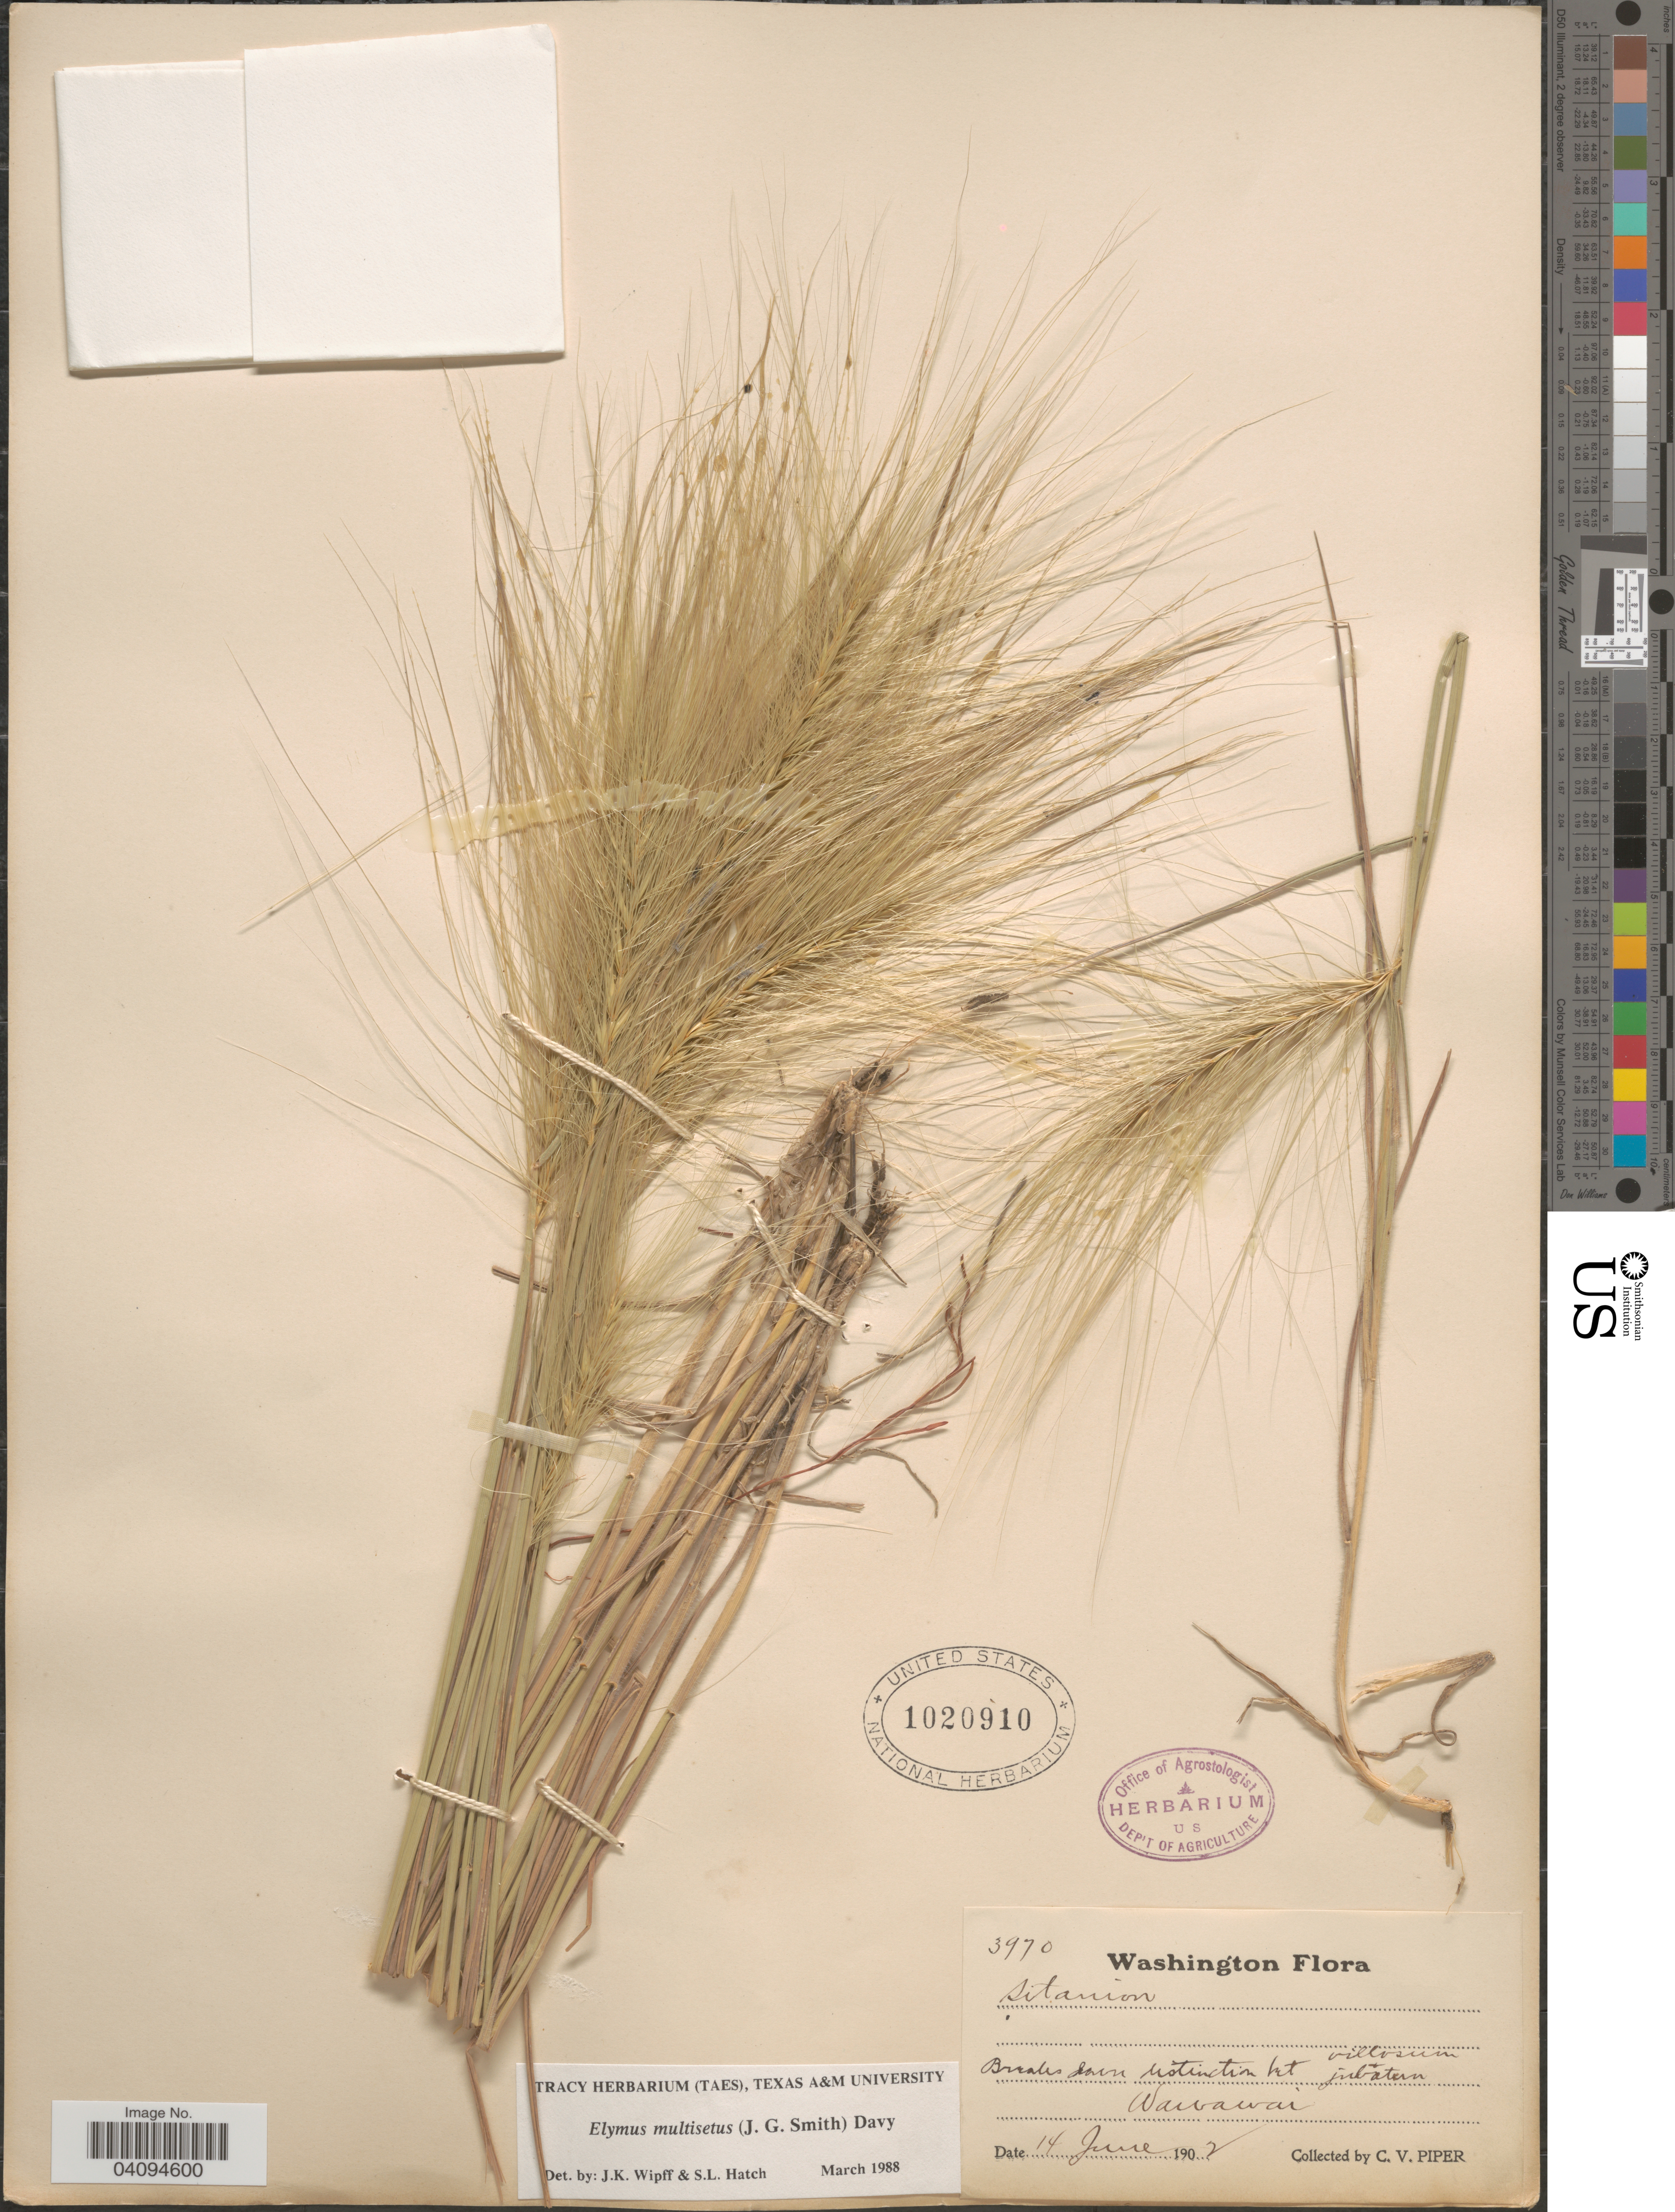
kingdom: Plantae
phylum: Tracheophyta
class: Liliopsida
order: Poales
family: Poaceae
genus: Elymus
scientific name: Elymus multisetus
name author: (J.G. Sm.) Burtt Davy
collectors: C. V. Piper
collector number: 3970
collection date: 1902-06-14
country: United States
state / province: Washington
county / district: Whitman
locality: Wawawai.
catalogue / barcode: US 1020910